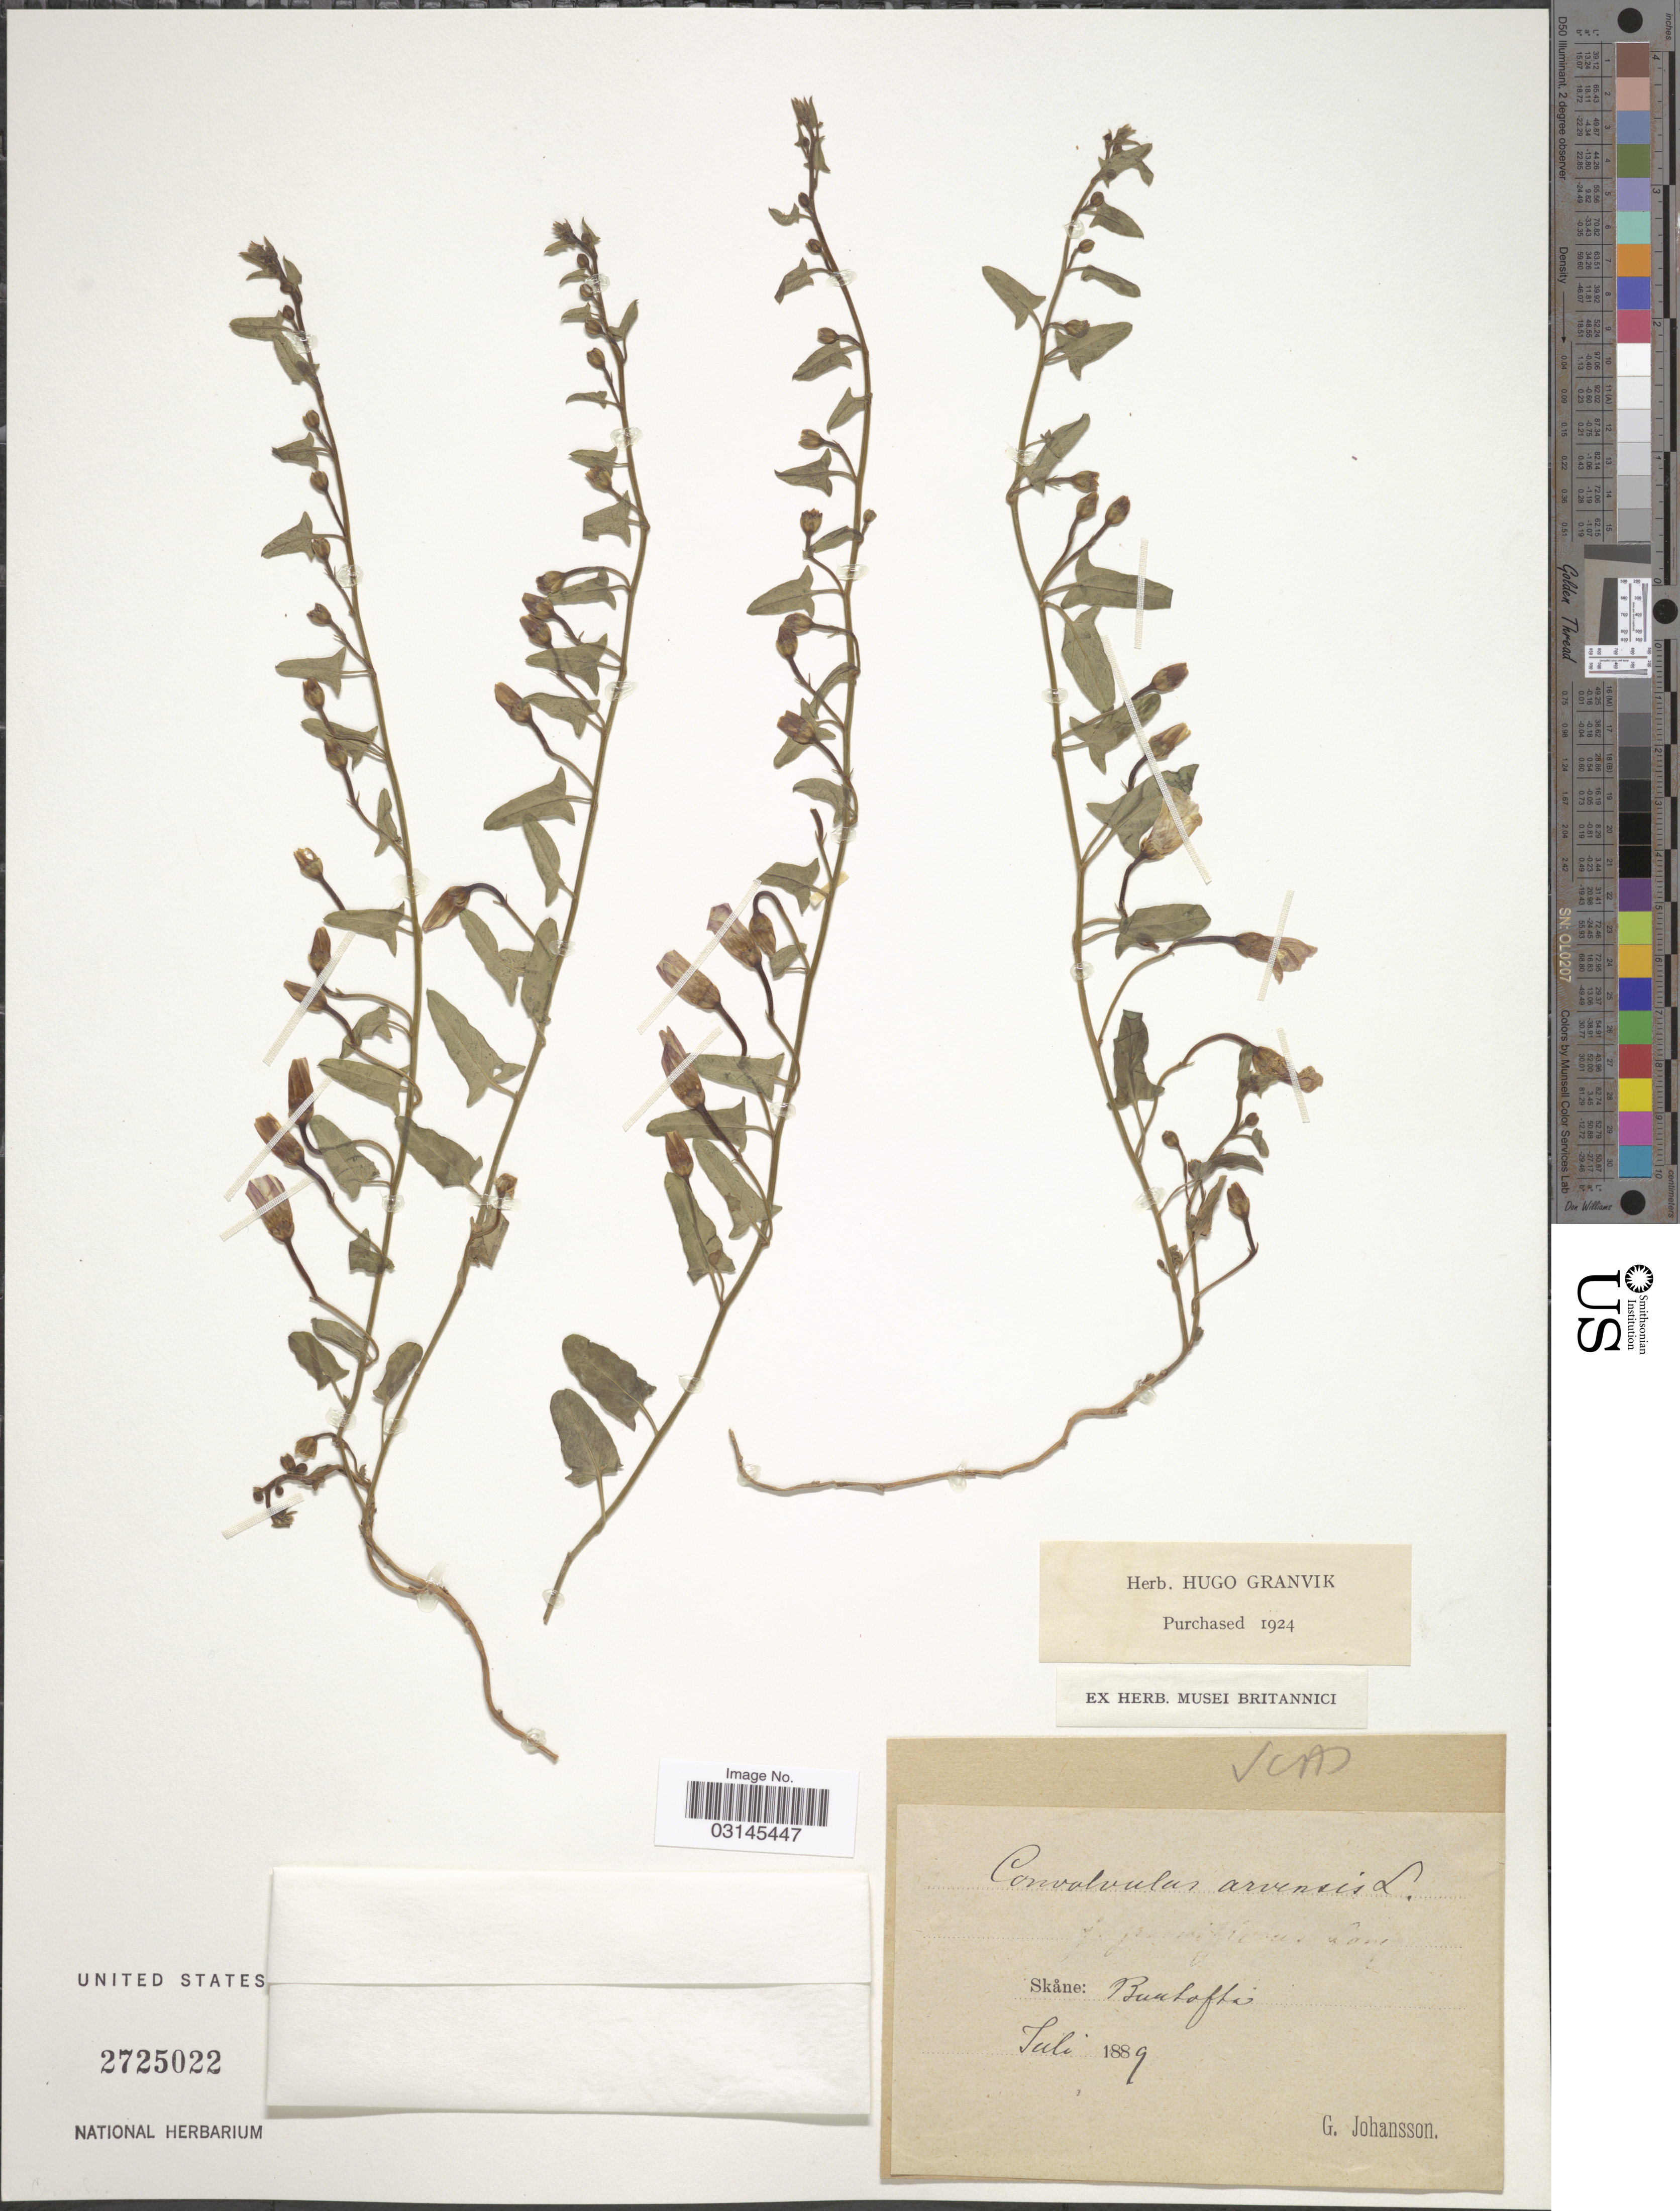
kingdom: Plantae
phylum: Tracheophyta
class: Magnoliopsida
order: Solanales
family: Convolvulaceae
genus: Convolvulus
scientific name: Convolvulus arvensis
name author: L.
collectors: G. Johansson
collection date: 1889-07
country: Sweden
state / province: Skåne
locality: Gantofta.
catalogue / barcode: US 2725022